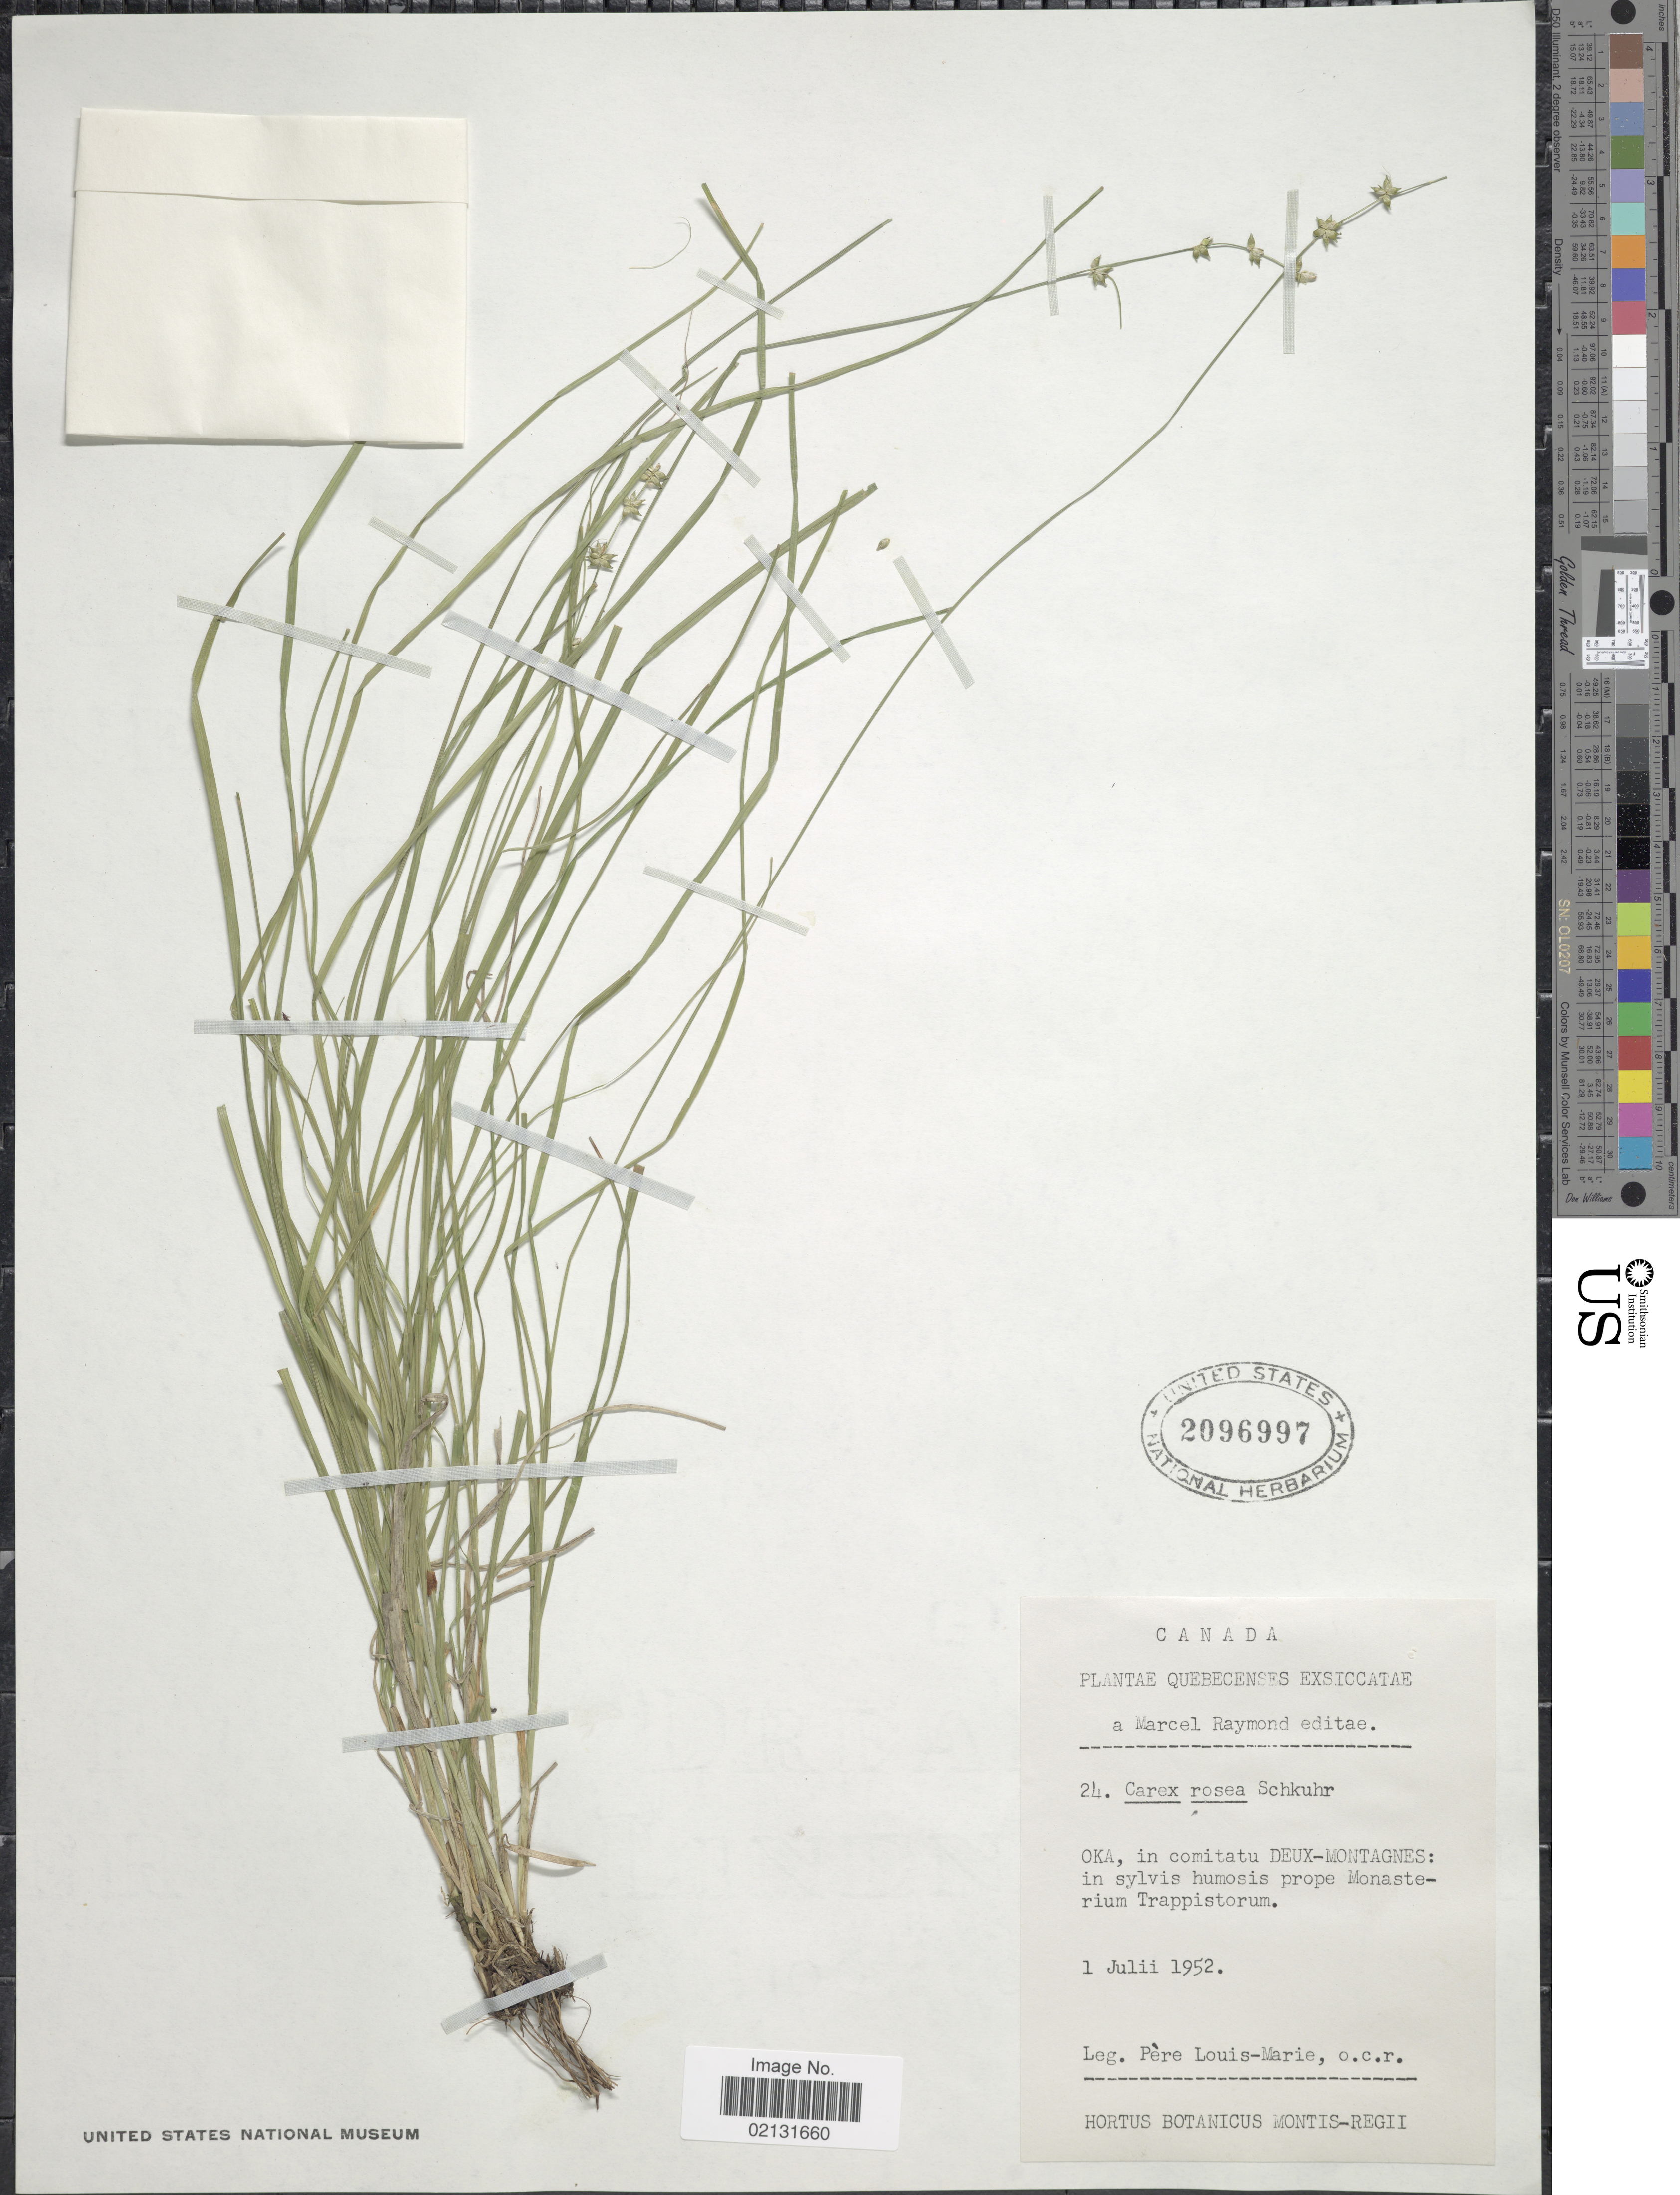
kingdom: Plantae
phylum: Tracheophyta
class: Liliopsida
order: Poales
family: Cyperaceae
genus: Carex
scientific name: Carex rosea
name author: Willd.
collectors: L.-M. LaLonde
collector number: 24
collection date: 1952-07-01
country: Canada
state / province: Quebec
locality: Quebecenses, OKA, in comitatu DEUX-MONTAGNES: in sylvis humosis prope Monasterium Trappistorum.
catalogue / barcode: US 2096997